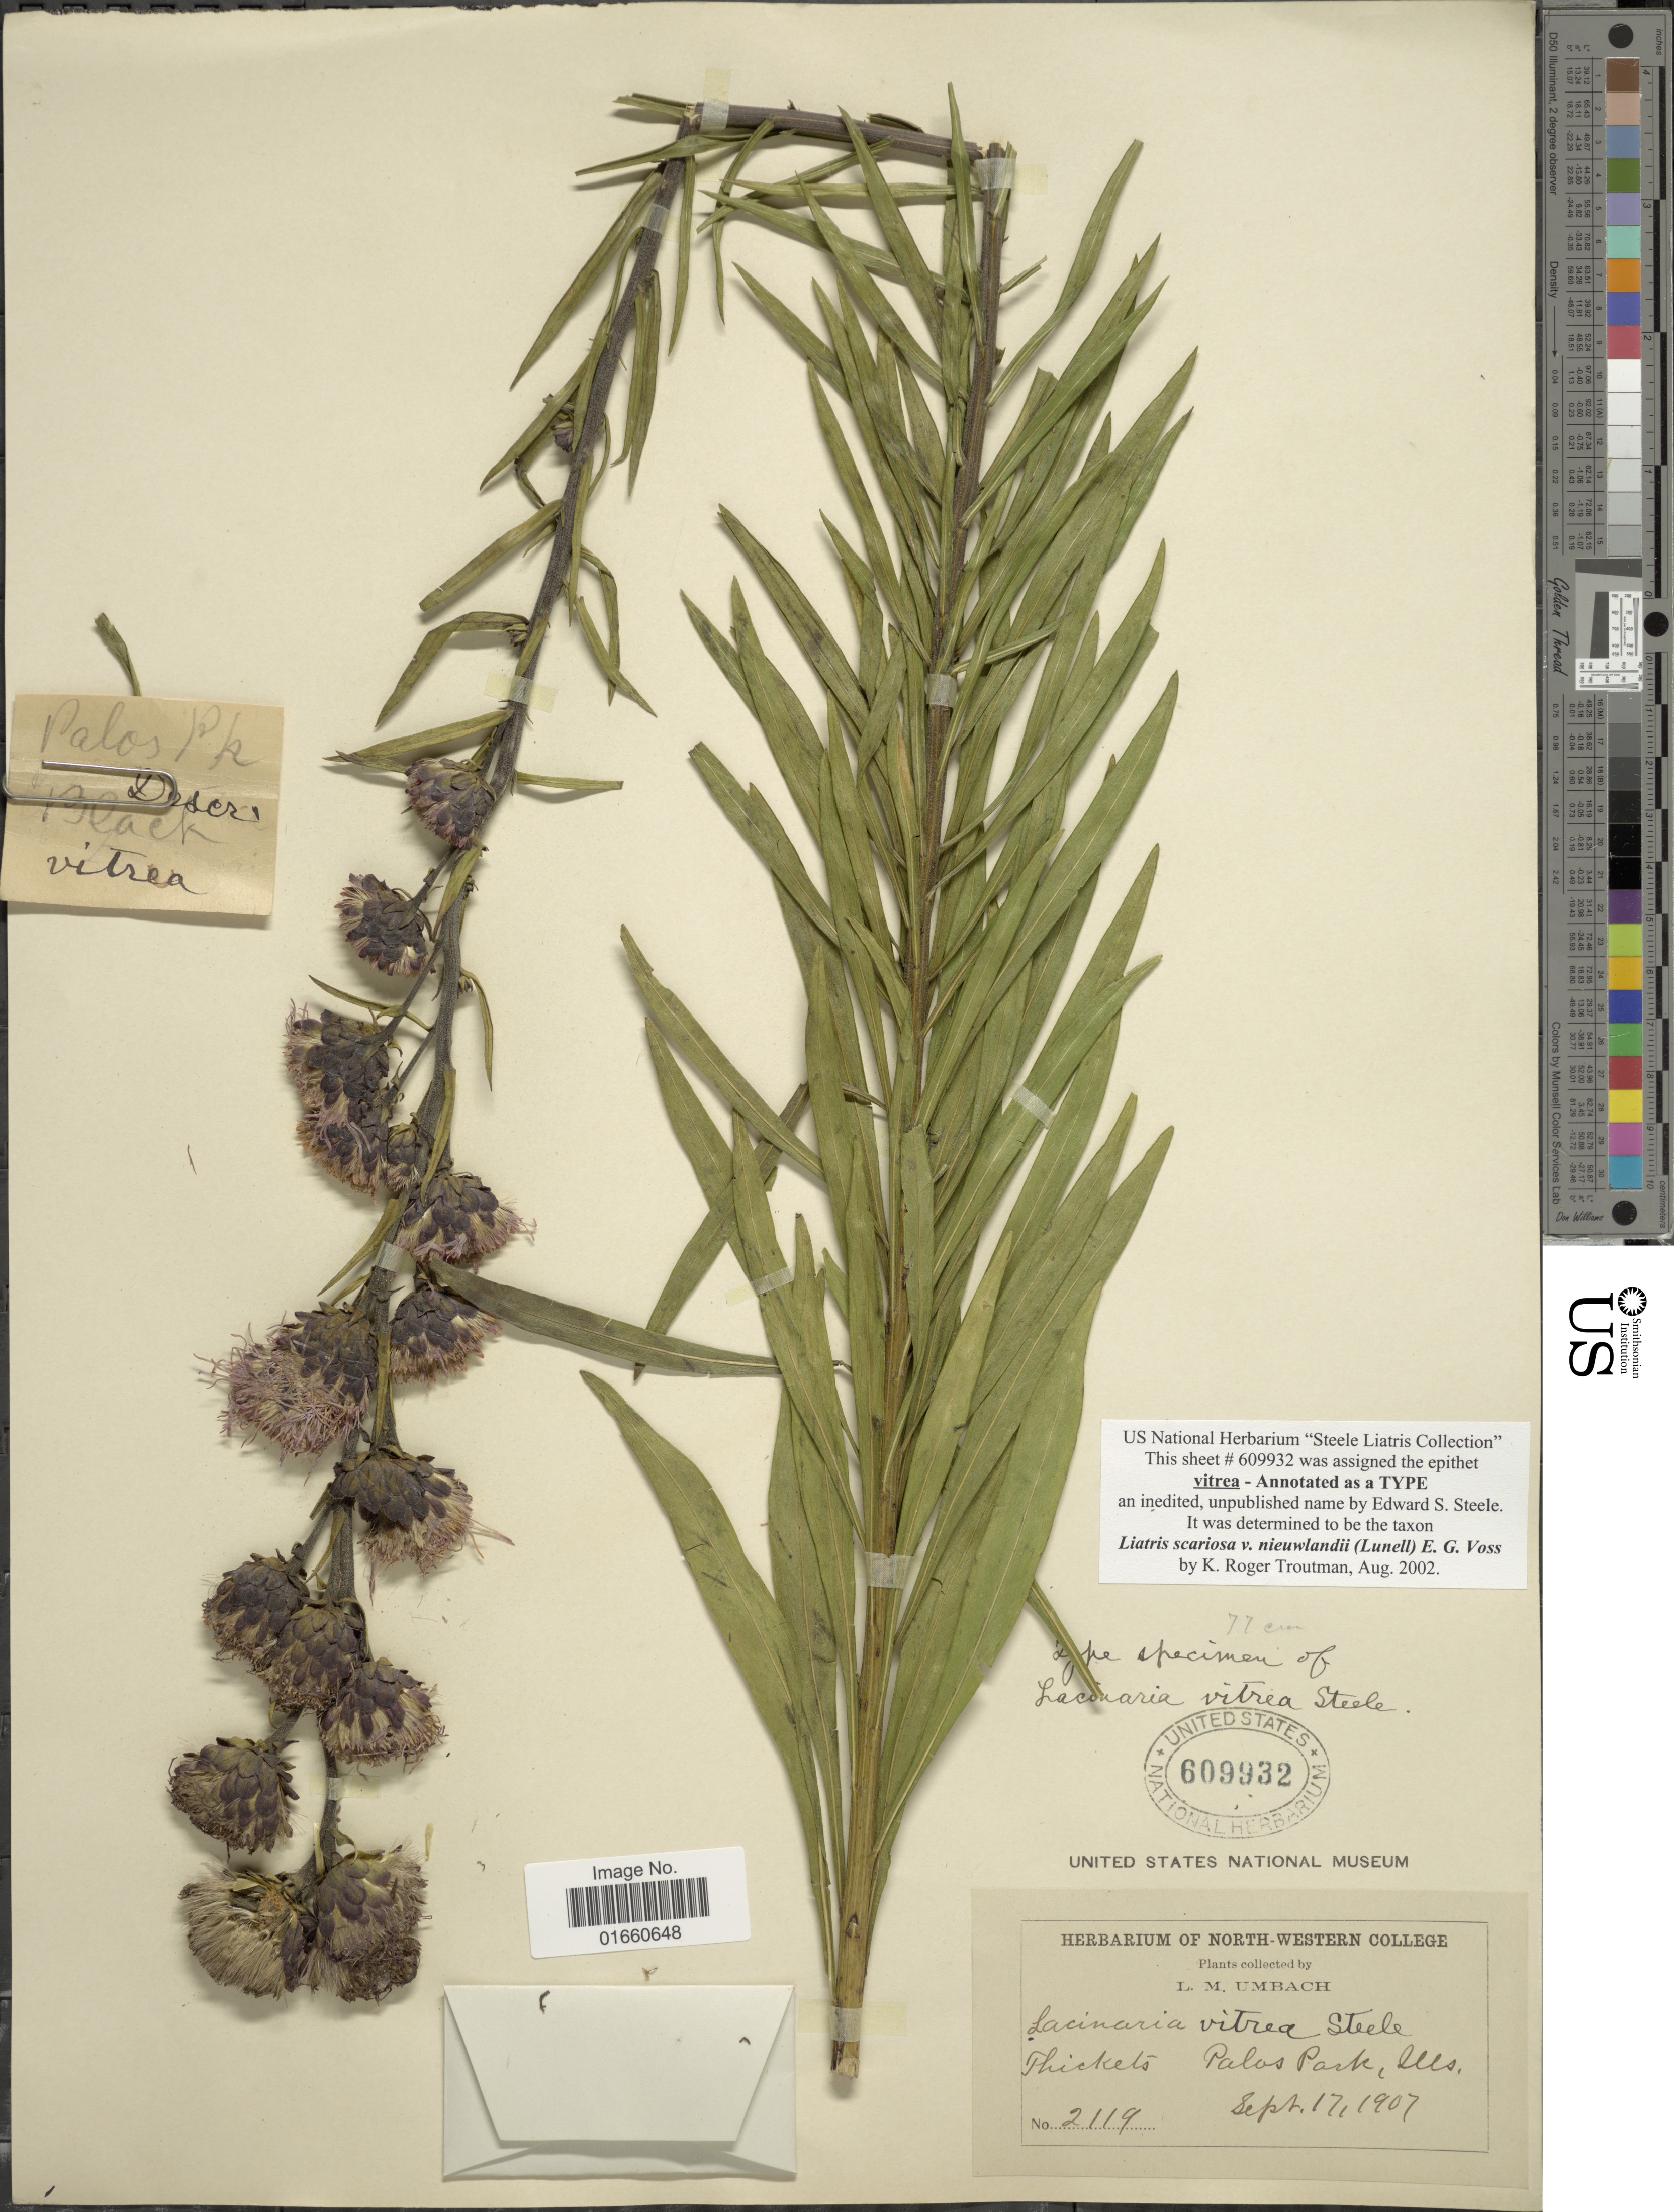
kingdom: Plantae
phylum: Tracheophyta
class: Magnoliopsida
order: Asterales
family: Asteraceae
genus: Liatris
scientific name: Liatris scariosa var. nieuwlandii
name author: (Lunell) E.G. Voss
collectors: L. M. Umbach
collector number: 2119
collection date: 1907-09-17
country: United States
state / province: Illinois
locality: Thickets, Palos Park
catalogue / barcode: US 609932